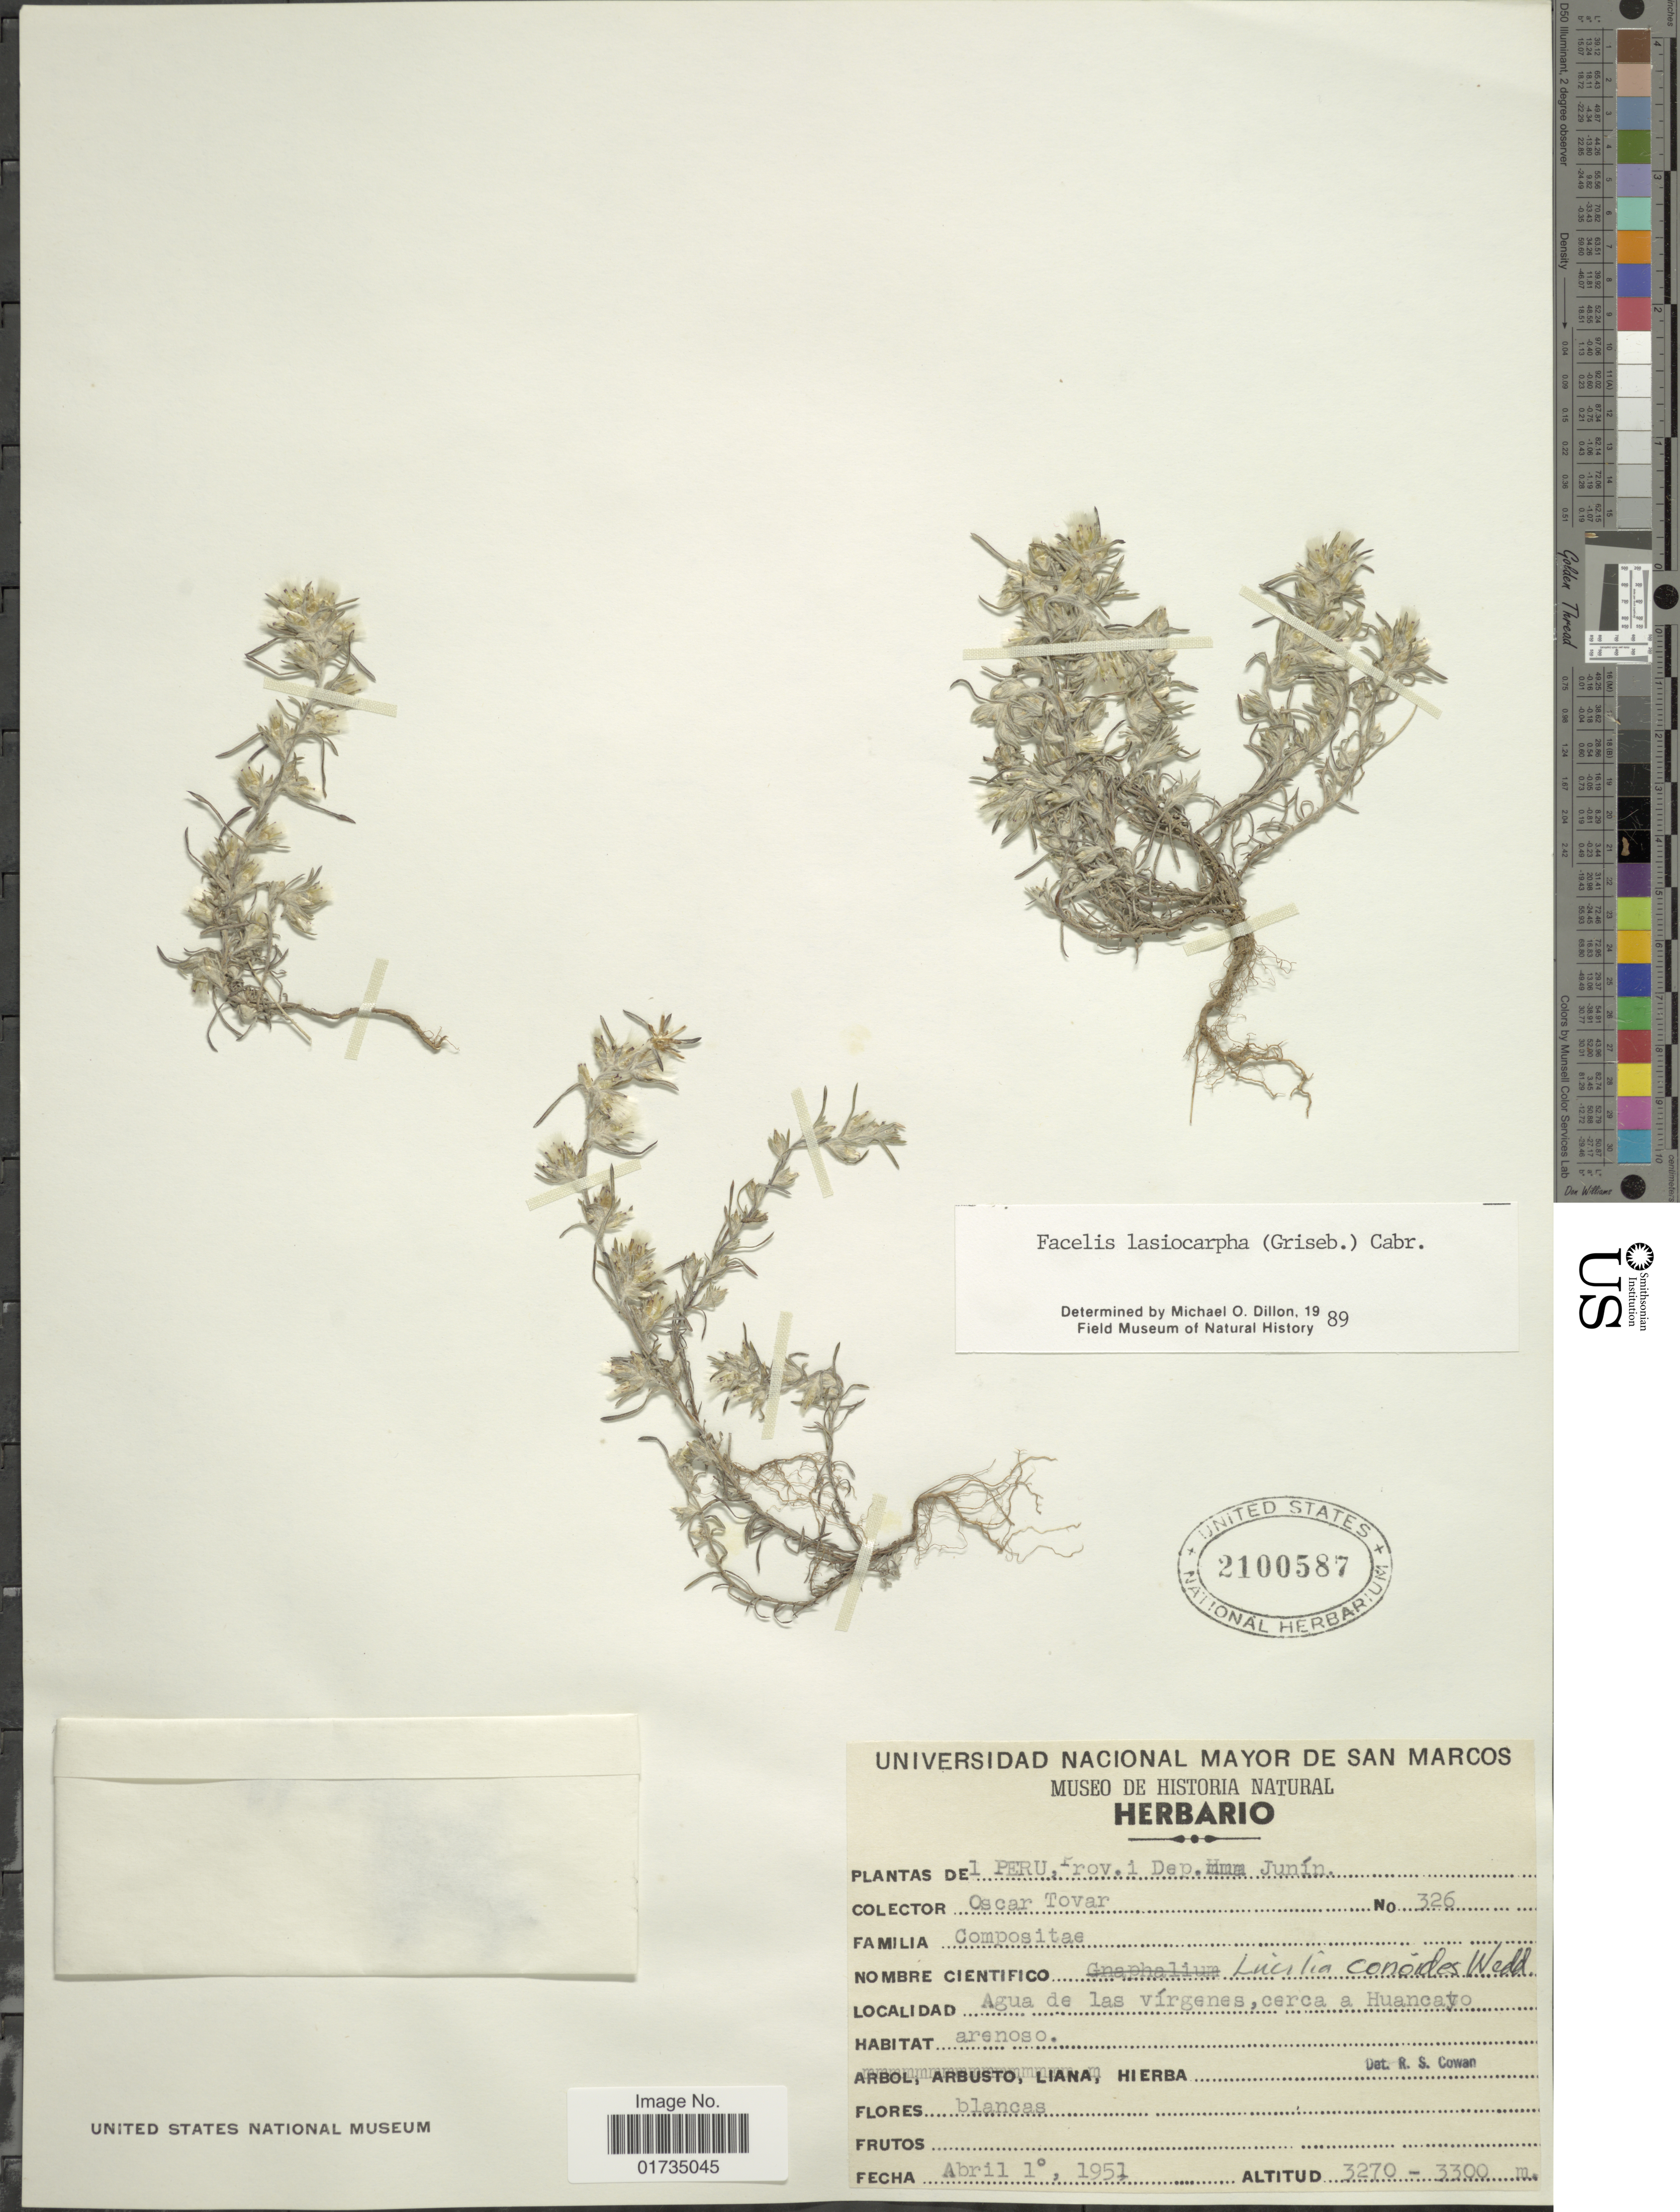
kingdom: Plantae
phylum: Tracheophyta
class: Magnoliopsida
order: Asterales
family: Asteraceae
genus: Facelis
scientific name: Facelis lasiocarpa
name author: (Griseb.) Cabrera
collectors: O. Tovar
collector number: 326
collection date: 1951-04-01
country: Peru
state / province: Junín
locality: Peru, Prov. 1 Dep. Junín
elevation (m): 3270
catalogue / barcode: US 2100587